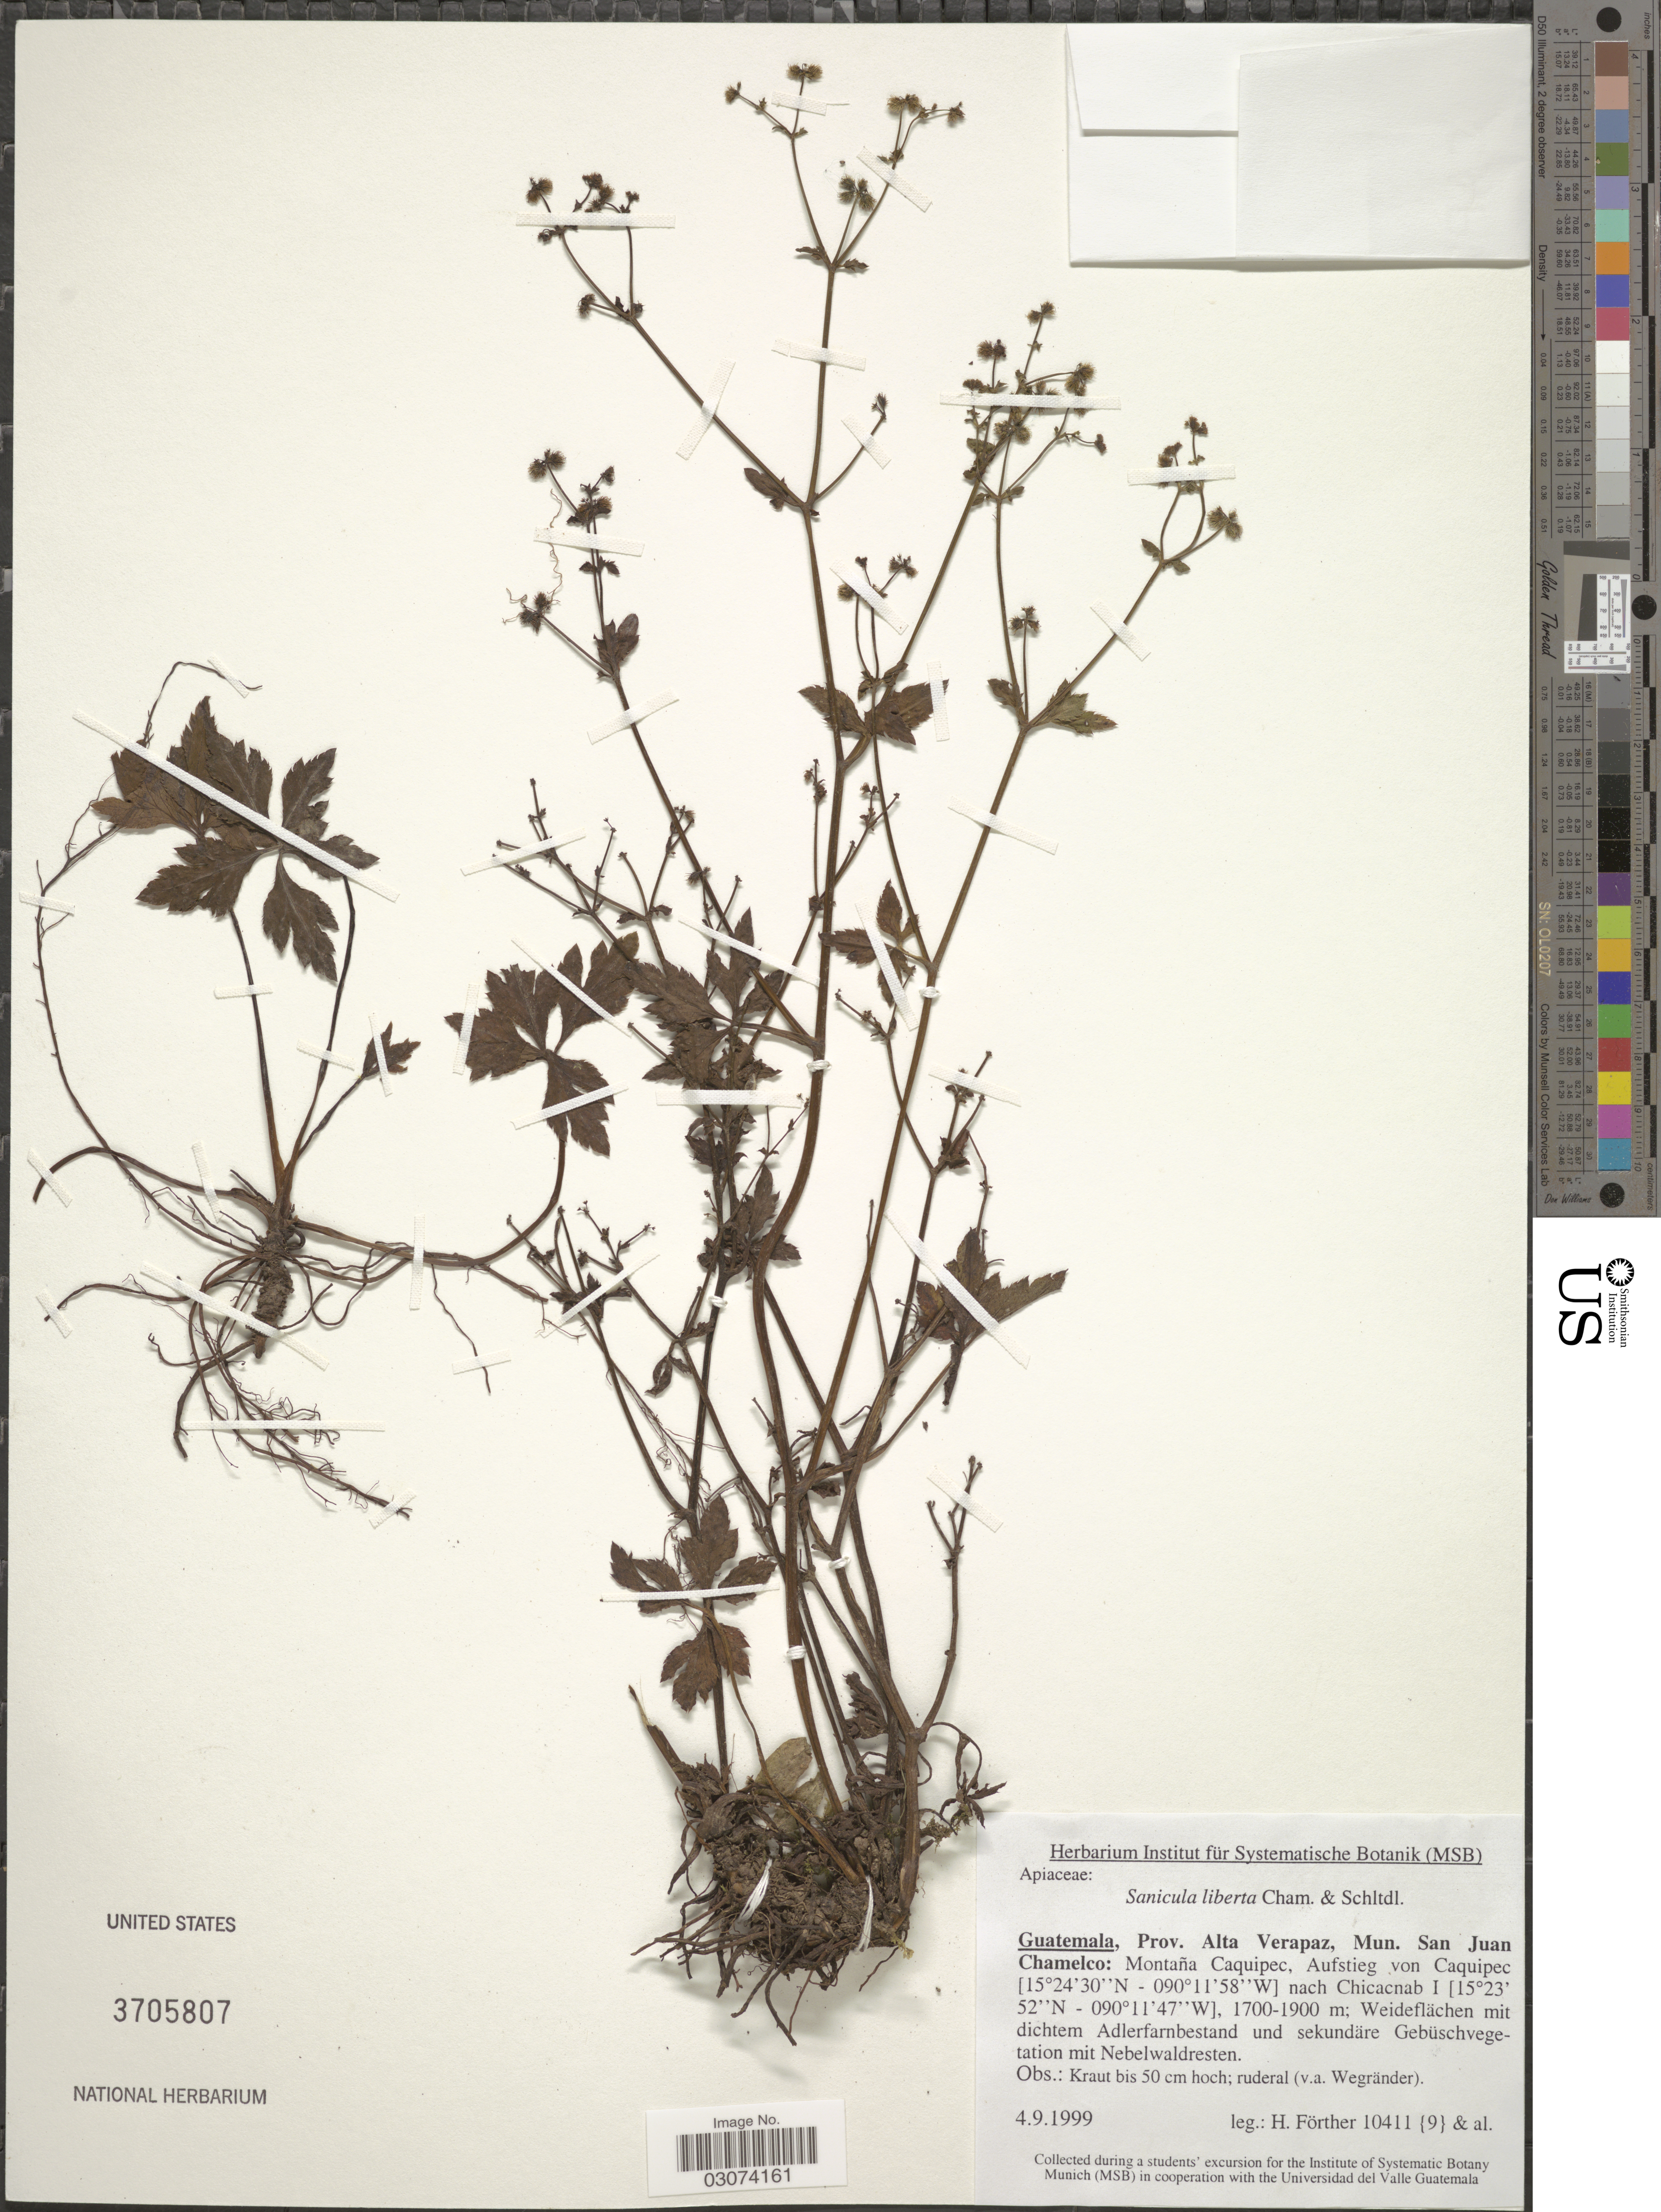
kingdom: Plantae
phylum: Tracheophyta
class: Magnoliopsida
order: Apiales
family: Apiaceae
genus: Sanicula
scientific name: Sanicula liberta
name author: Cham. & Schltdl.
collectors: H. Förther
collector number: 10411{9}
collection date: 1999-09-04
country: Guatemala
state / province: Alta Verapaz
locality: Mun. San Juan Chamelco: Montaña Caquipec, Aufstieg von Caquipec nach Chicacnab I; Weideflächen mit dichtem Adlerfarnbestand und sekundäre Gebüschvegetation mit Nebelwaldresten.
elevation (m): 1700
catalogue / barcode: US 3705807